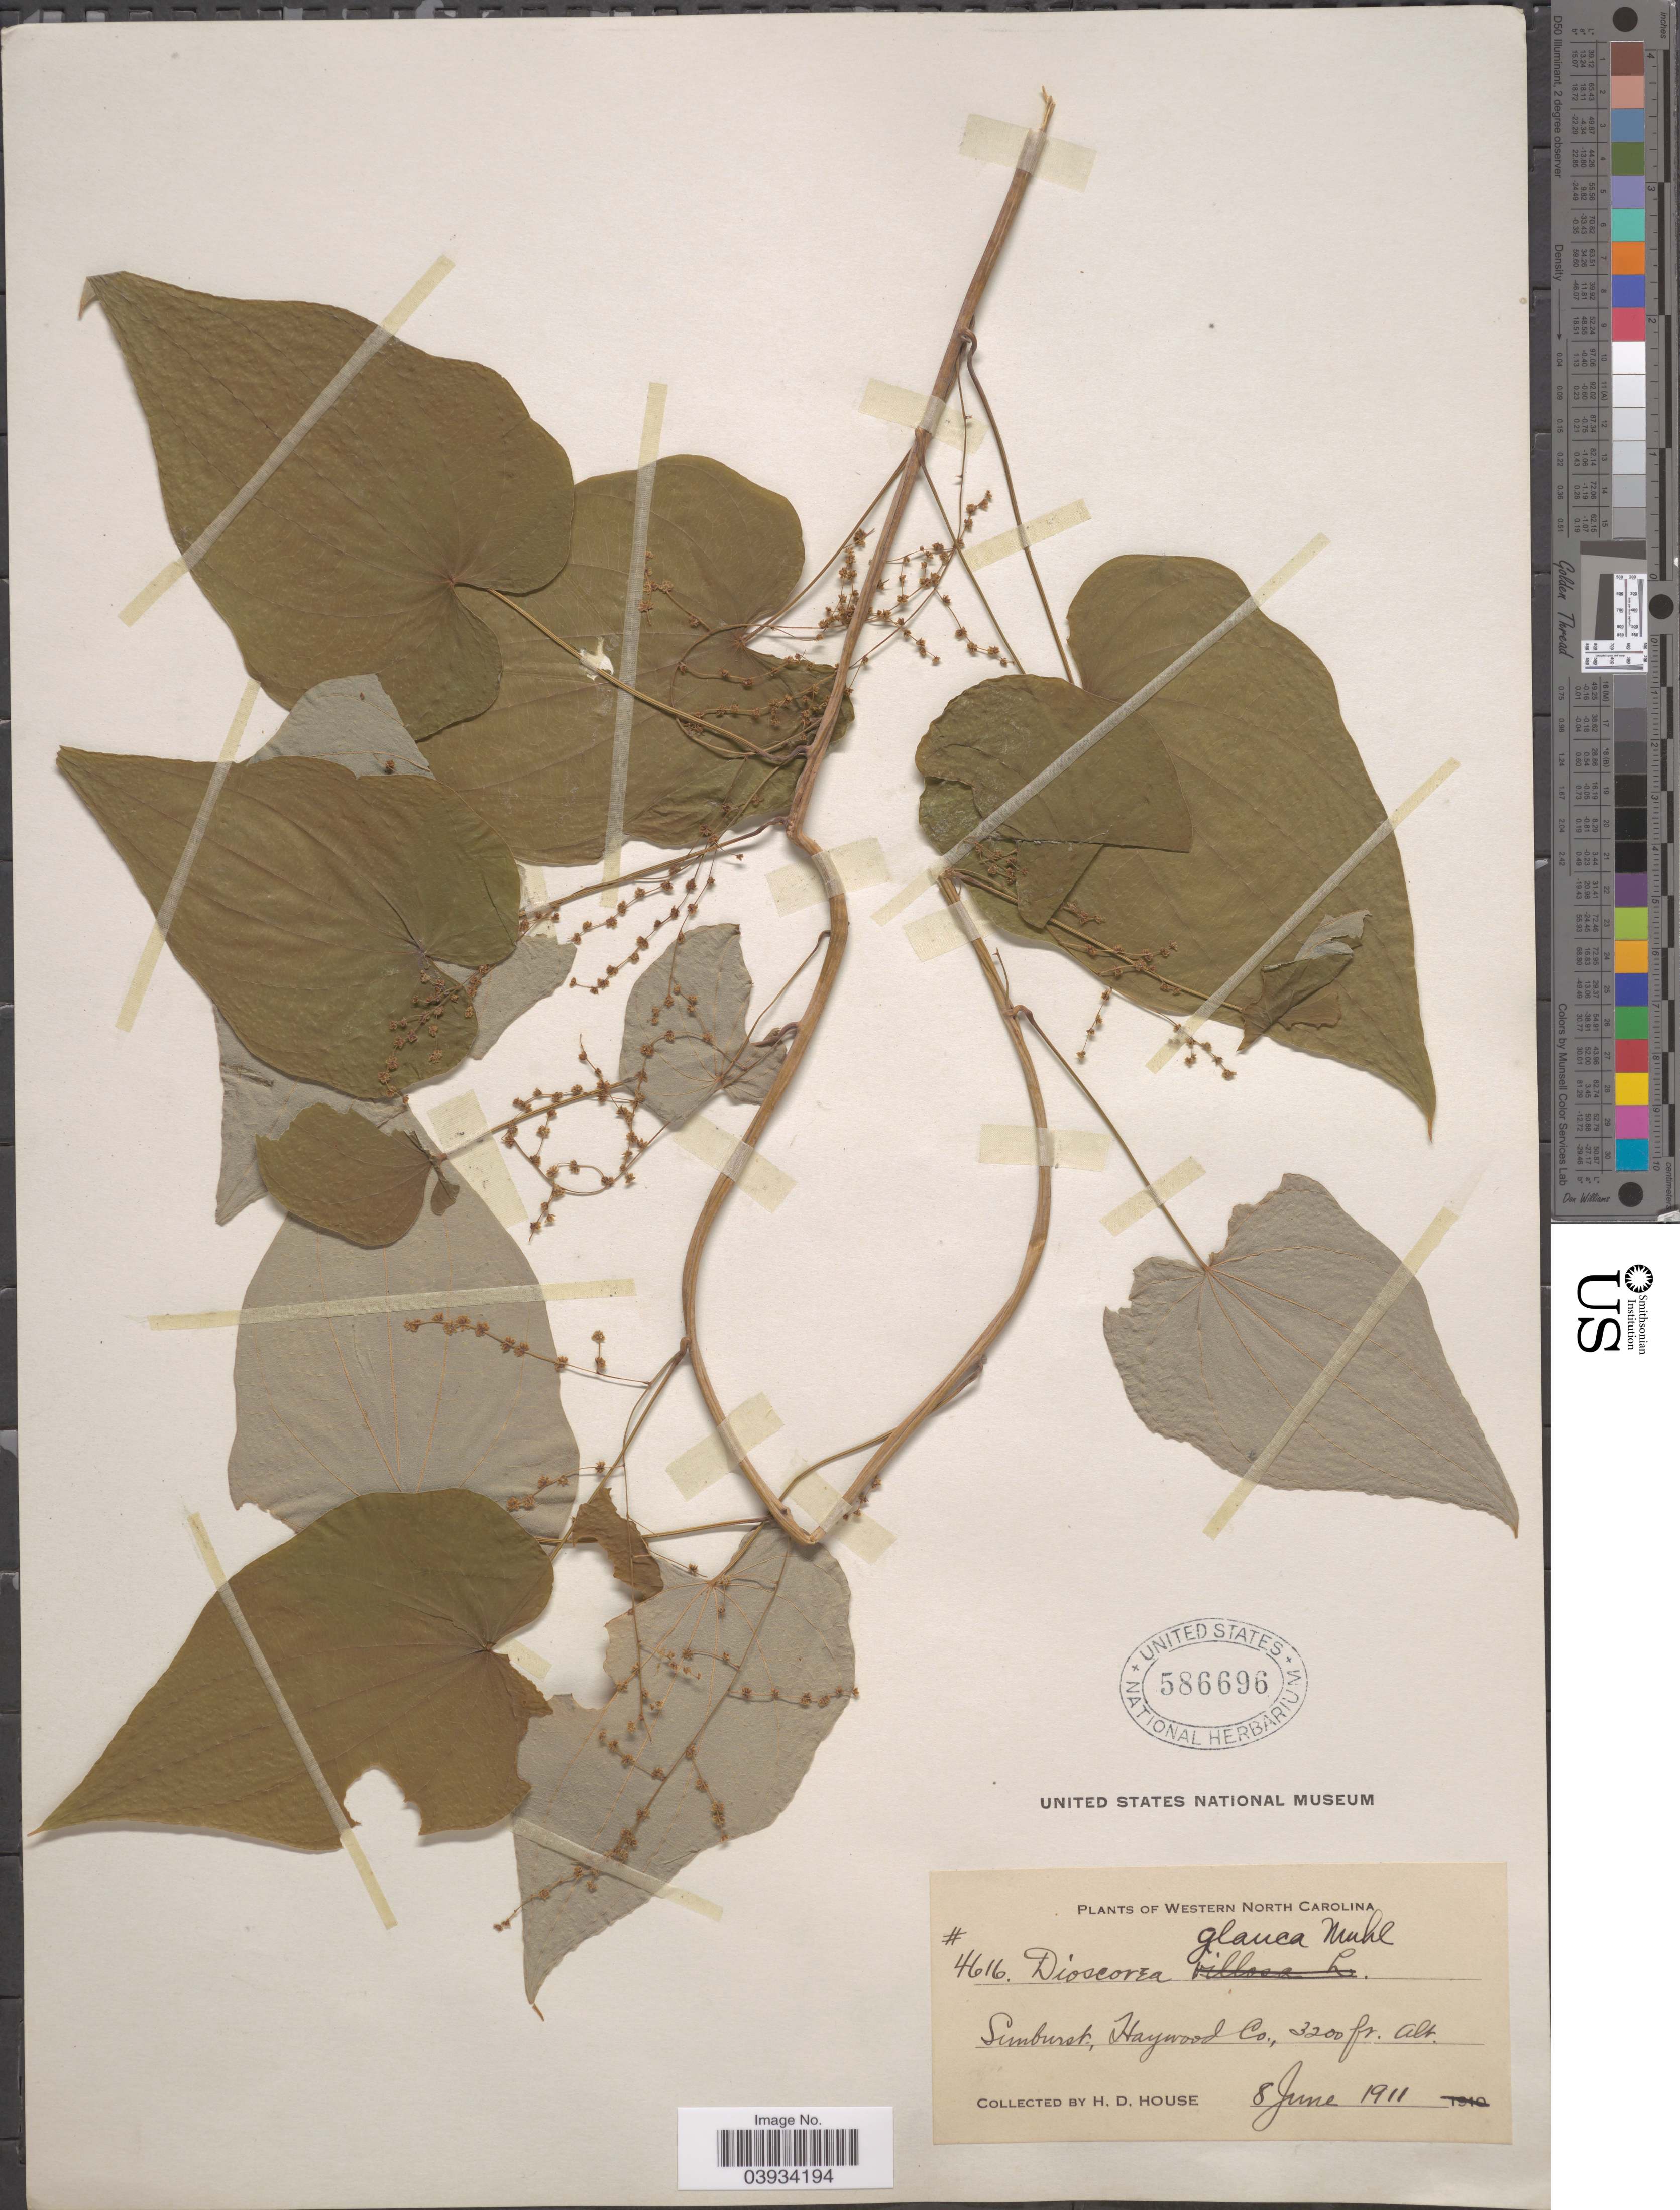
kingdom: Plantae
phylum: Tracheophyta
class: Liliopsida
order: Dioscoreales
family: Dioscoreaceae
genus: Dioscorea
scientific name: Dioscorea villosa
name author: L.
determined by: Strong, M. T., (US), Smithsonian Institution - National Museum of Natural History (UNITED STATES)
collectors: H. D. House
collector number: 4616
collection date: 1911-06-08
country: United States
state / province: North Carolina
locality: Western North Carolina. Sunburst, Haywood Co.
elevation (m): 975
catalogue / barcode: US 586696